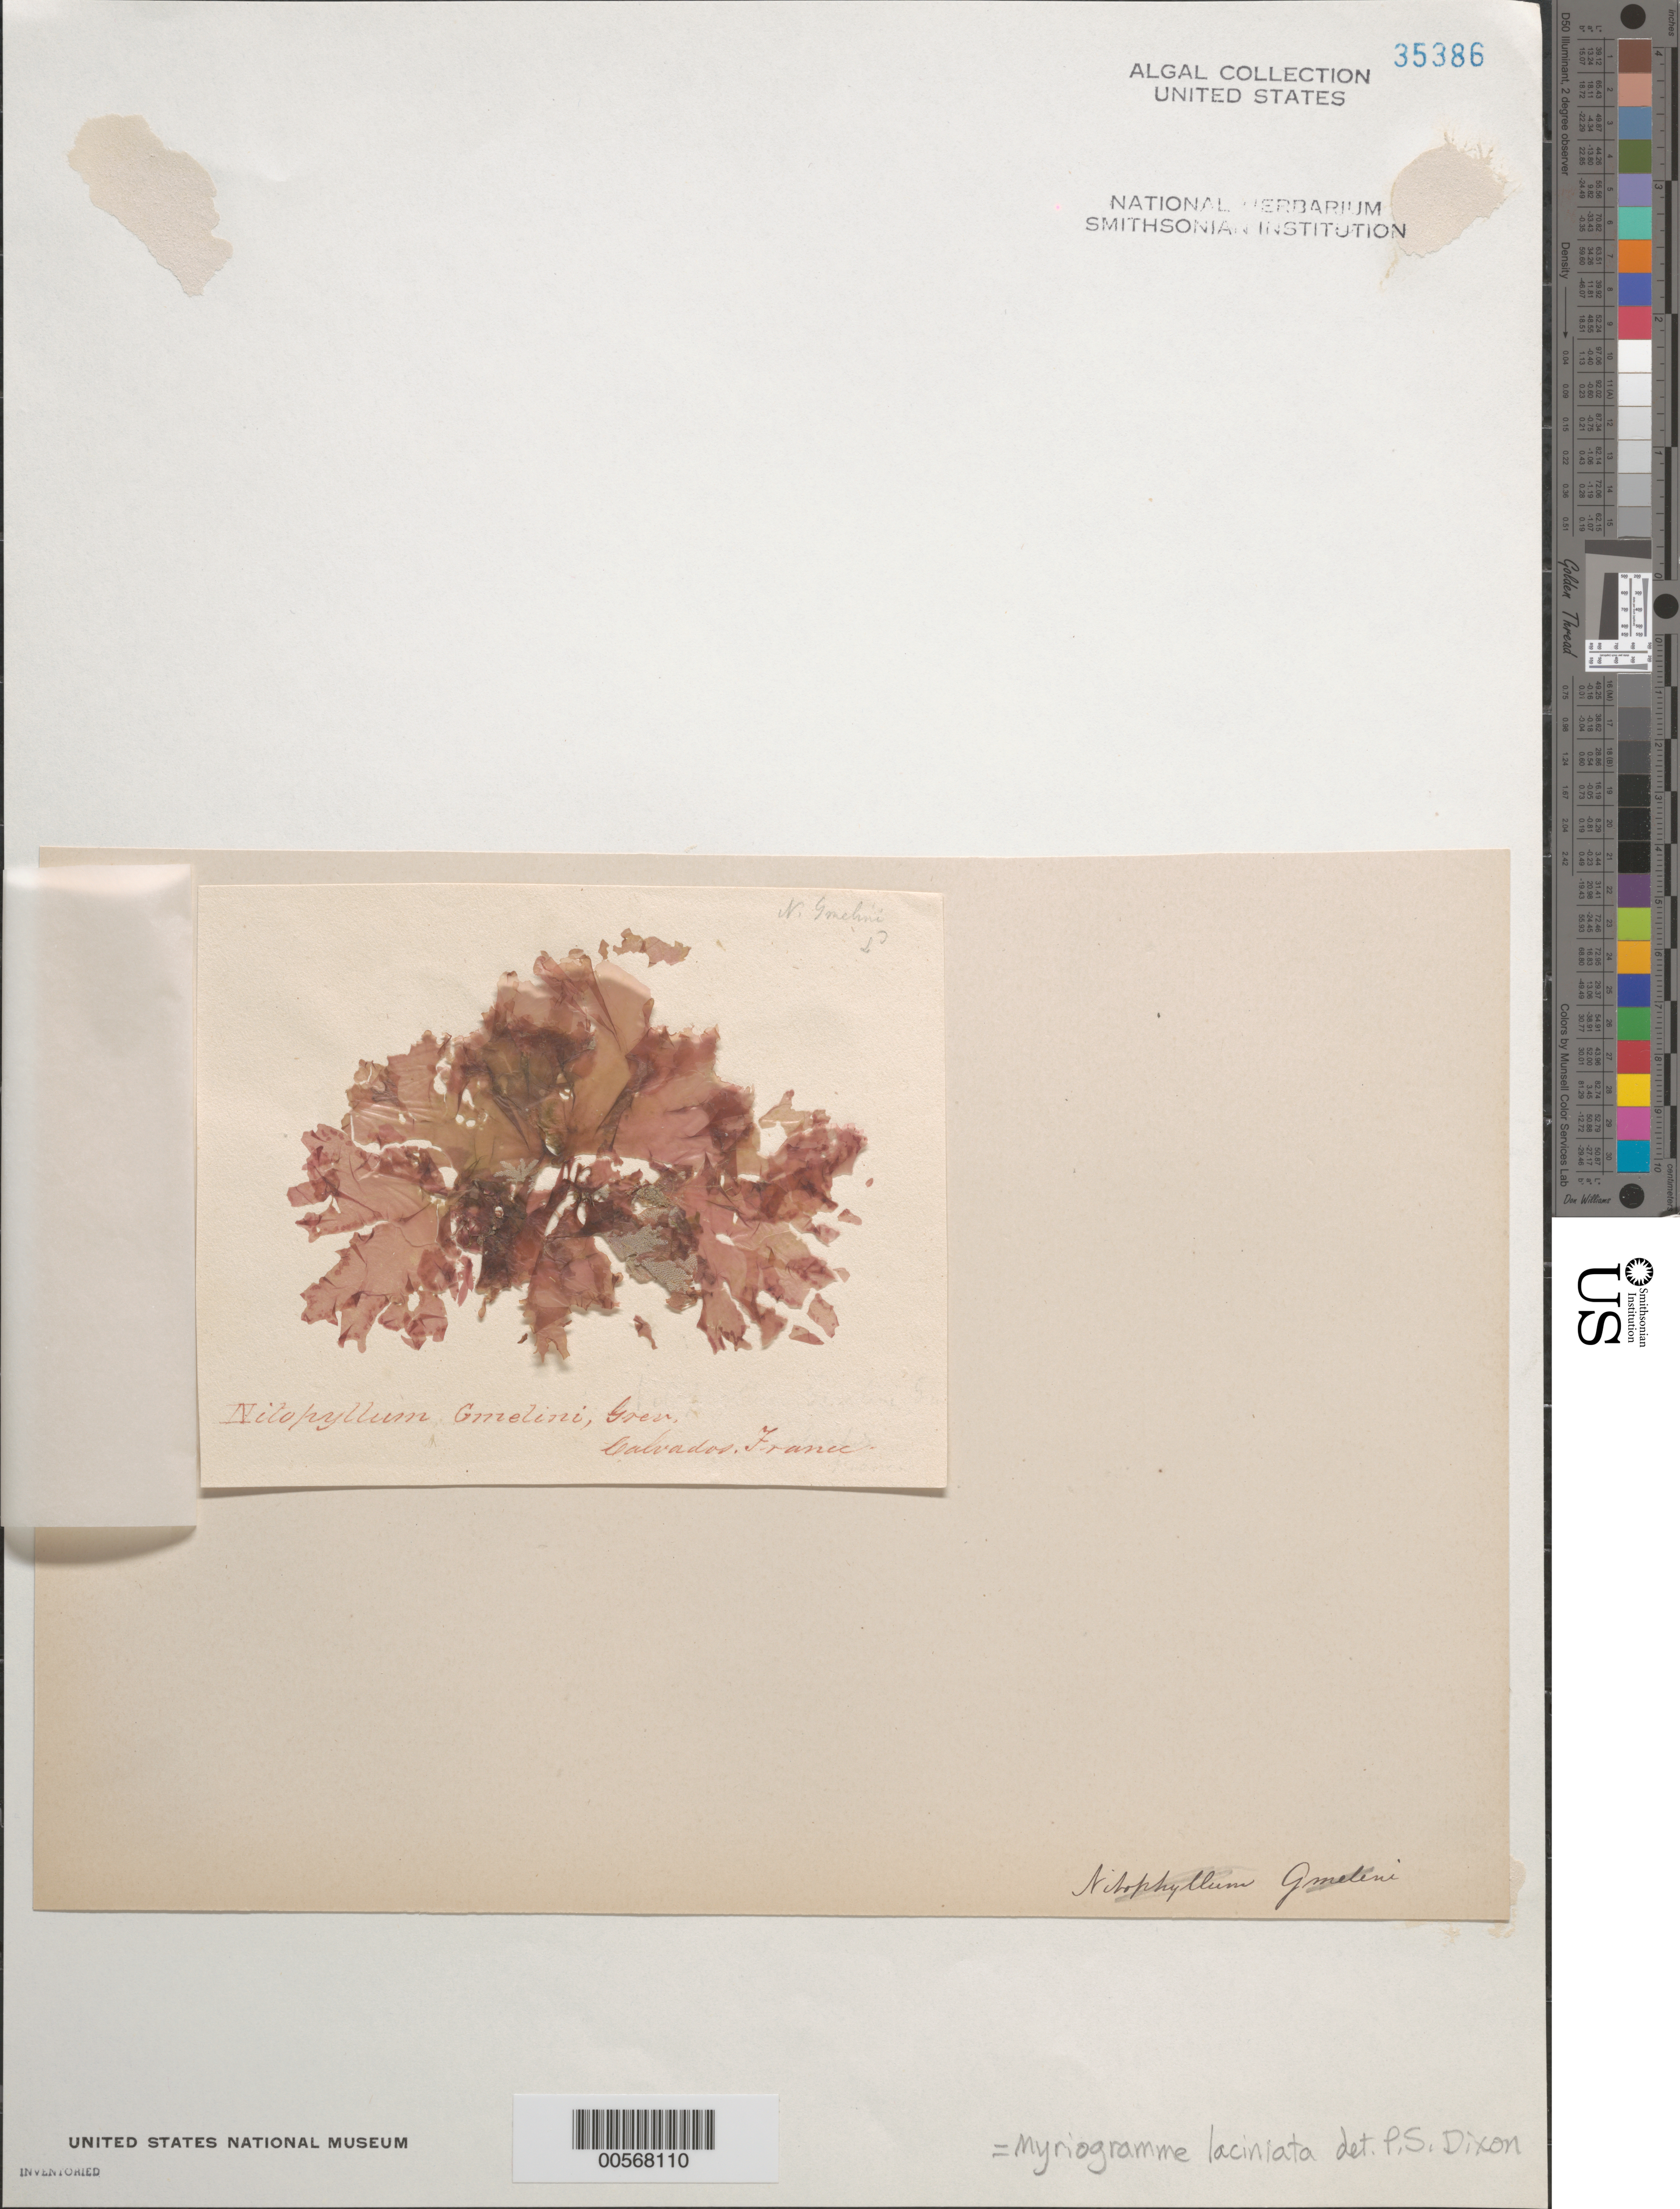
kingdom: Plantae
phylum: Rhodophyta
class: Florideophyceae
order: Ceramiales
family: Delesseriaceae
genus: Myriogramme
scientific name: Myriogramme laciniata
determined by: Dixon, P. S.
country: France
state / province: Normandie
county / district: Calvados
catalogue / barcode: US 35386